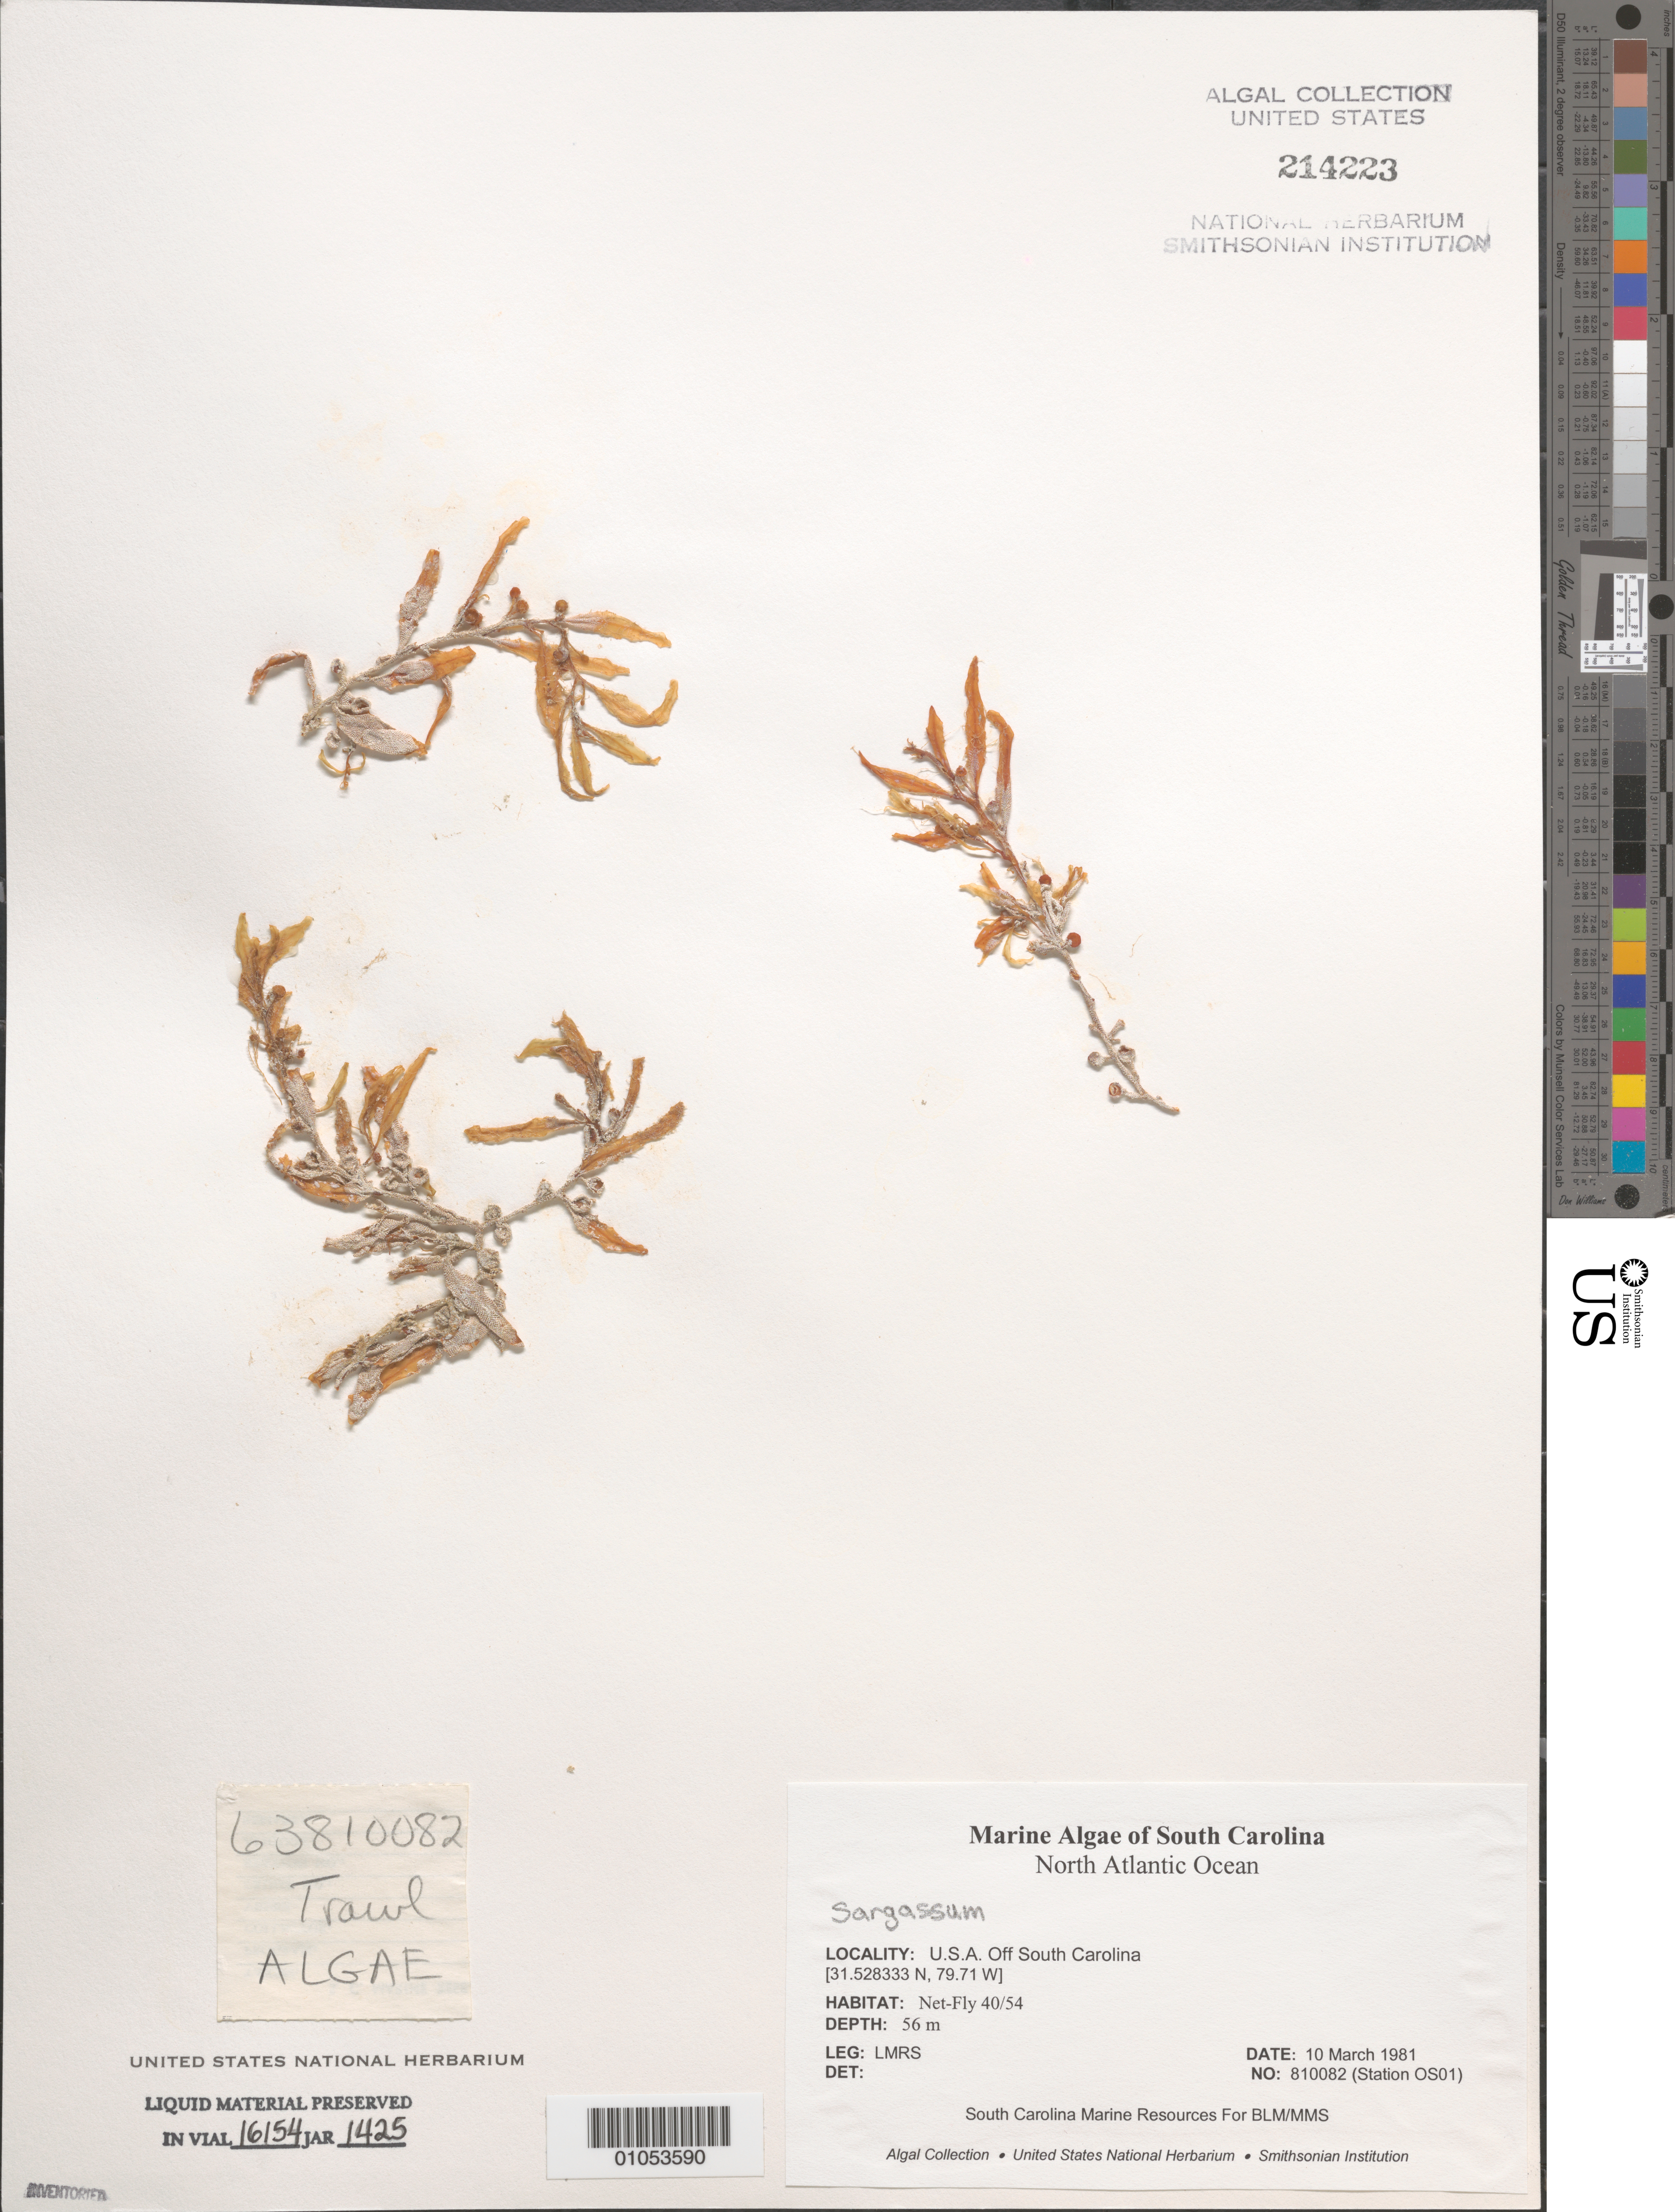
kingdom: Chromista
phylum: Ochrophyta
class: Phaeophyceae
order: Fucales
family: Sargassaceae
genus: Sargassum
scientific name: Sargassum sp.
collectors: LMRS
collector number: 810082 (Station OS01)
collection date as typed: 10 Mar 1981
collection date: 1981-03-10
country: United States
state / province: South Carolina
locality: North Atlantic Ocean off South Carolina coast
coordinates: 31.528333 N, 79.71 W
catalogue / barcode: US 214223